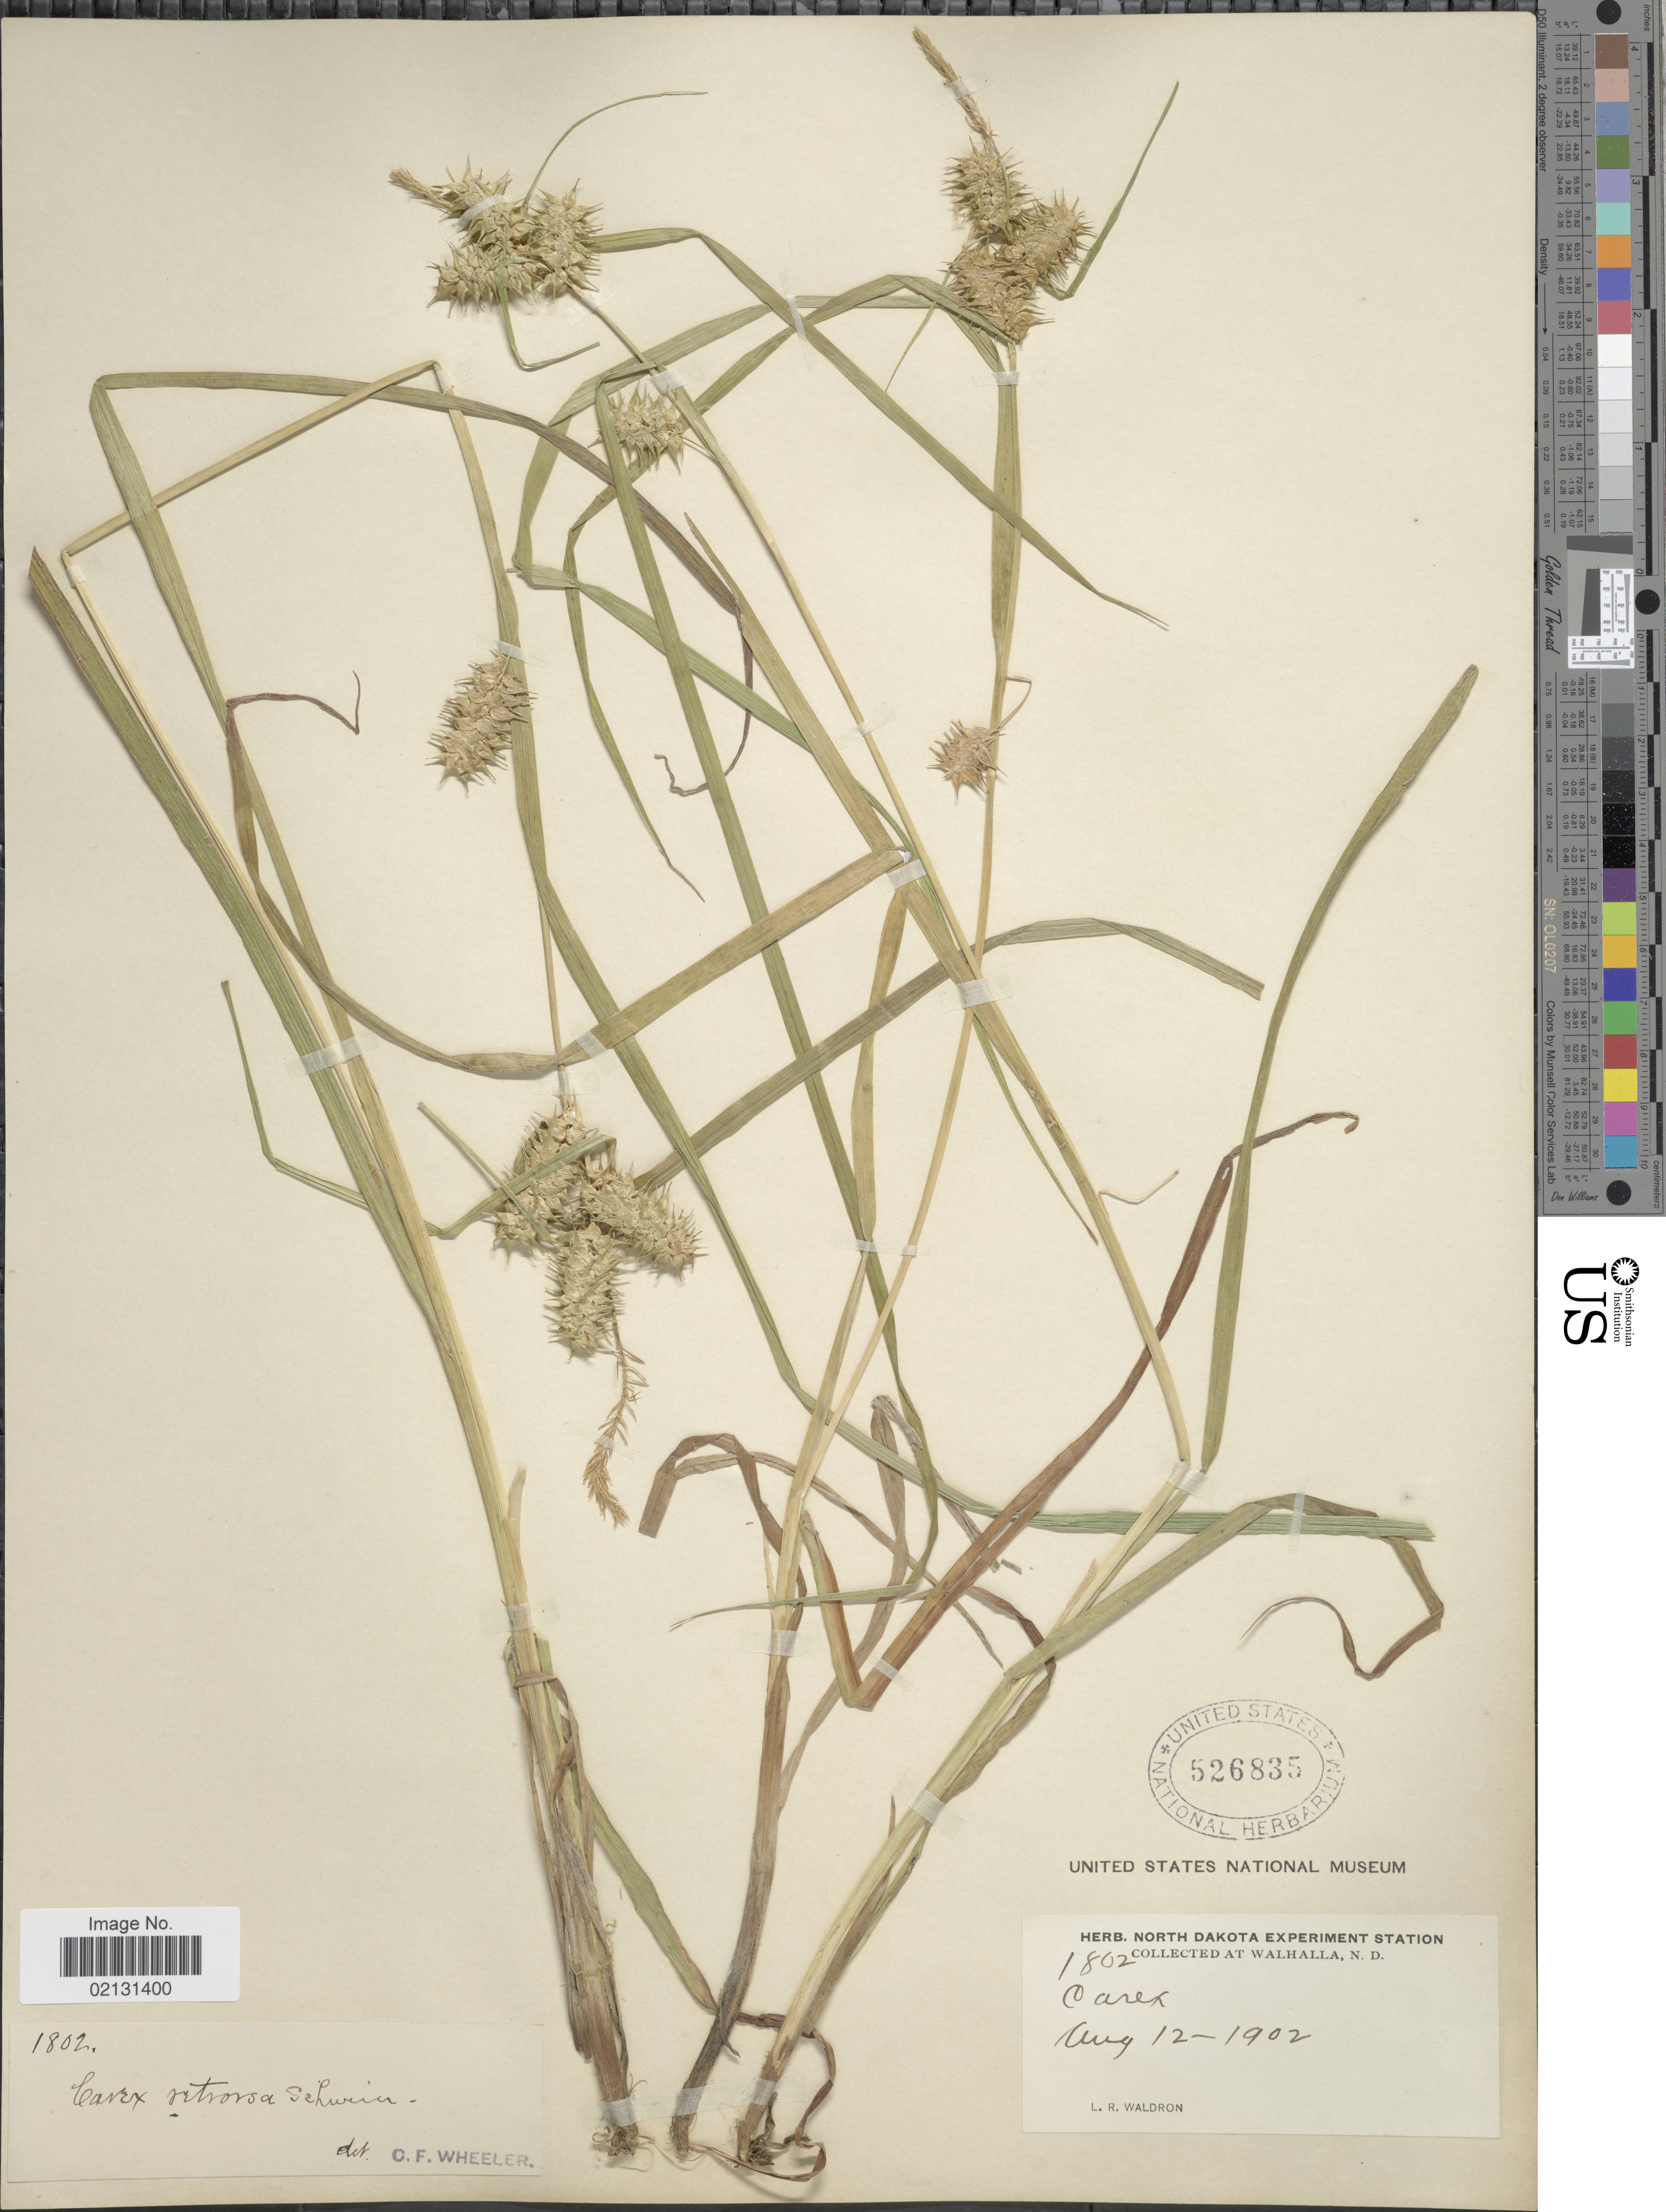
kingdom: Plantae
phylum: Tracheophyta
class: Liliopsida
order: Poales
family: Cyperaceae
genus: Carex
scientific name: Carex retrorsa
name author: Schwein.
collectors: L. Waldron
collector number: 1802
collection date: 1902-08-12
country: United States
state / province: North Dakota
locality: Walhalla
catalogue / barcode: US 526835